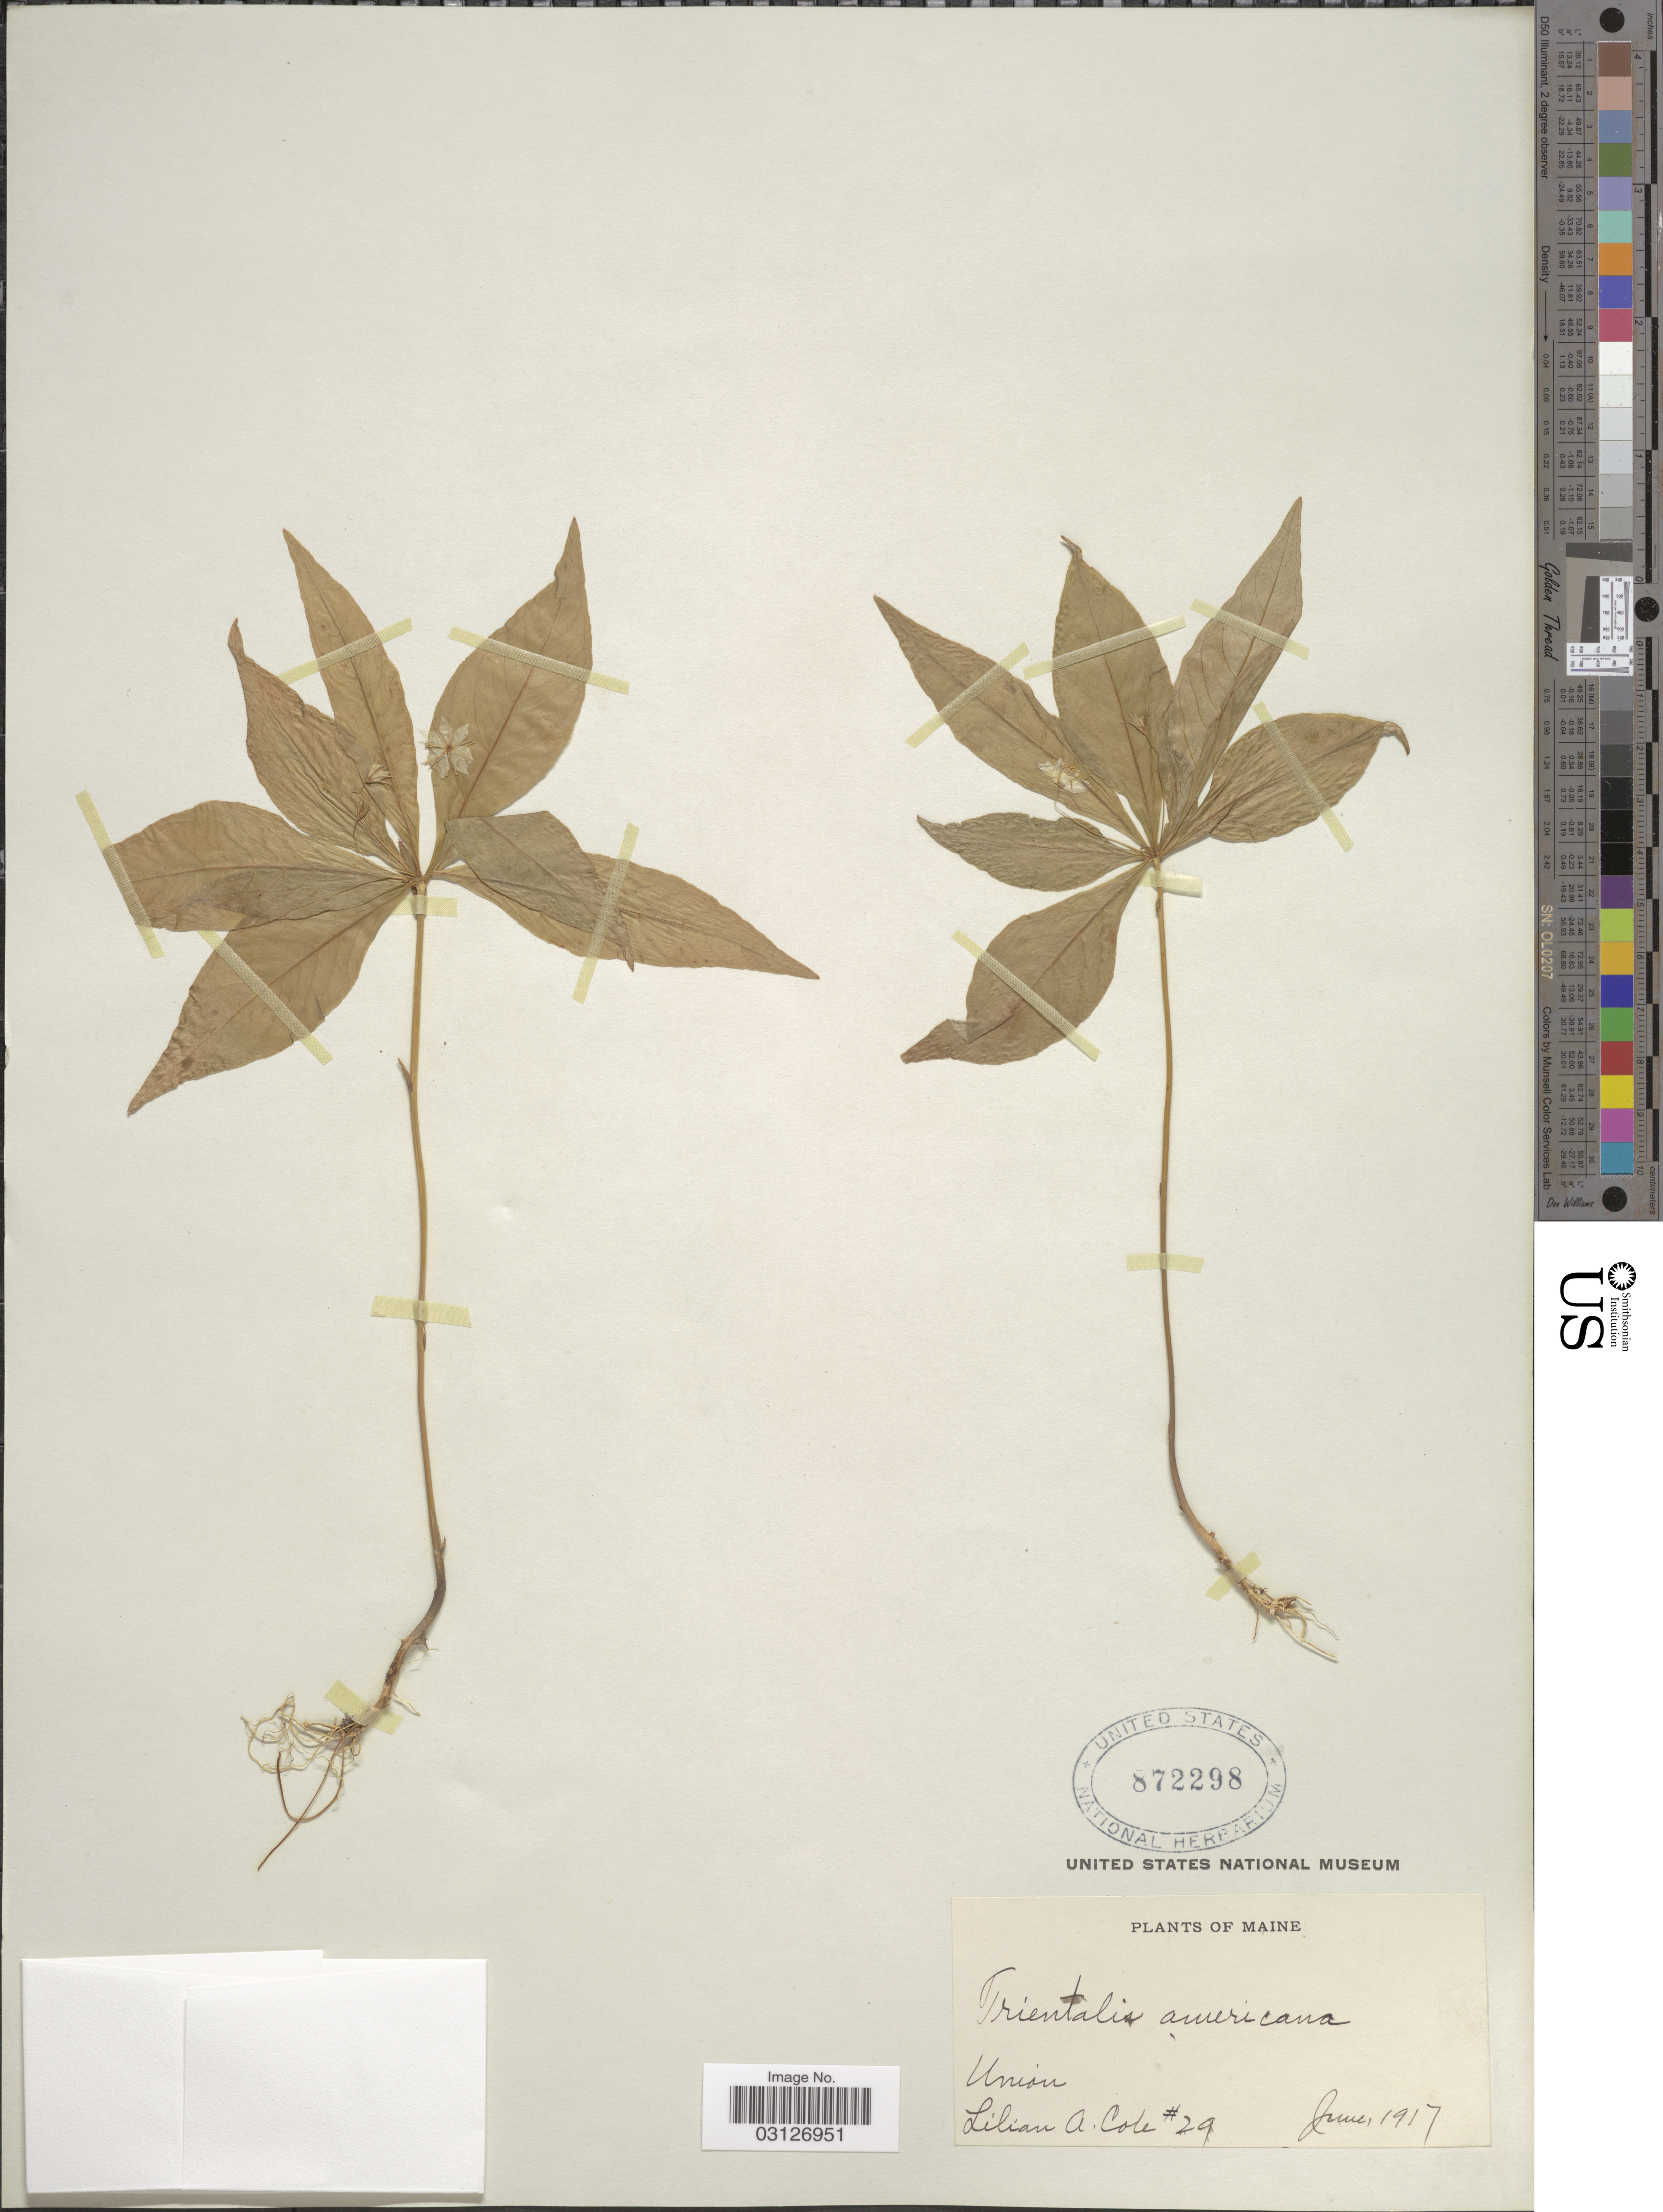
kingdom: Plantae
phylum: Tracheophyta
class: Magnoliopsida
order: Ericales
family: Primulaceae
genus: Trientalis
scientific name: Trientalis americana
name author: Pursh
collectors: L. A. Cole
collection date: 1917-06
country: United States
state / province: Maine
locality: Union.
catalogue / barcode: US 872298